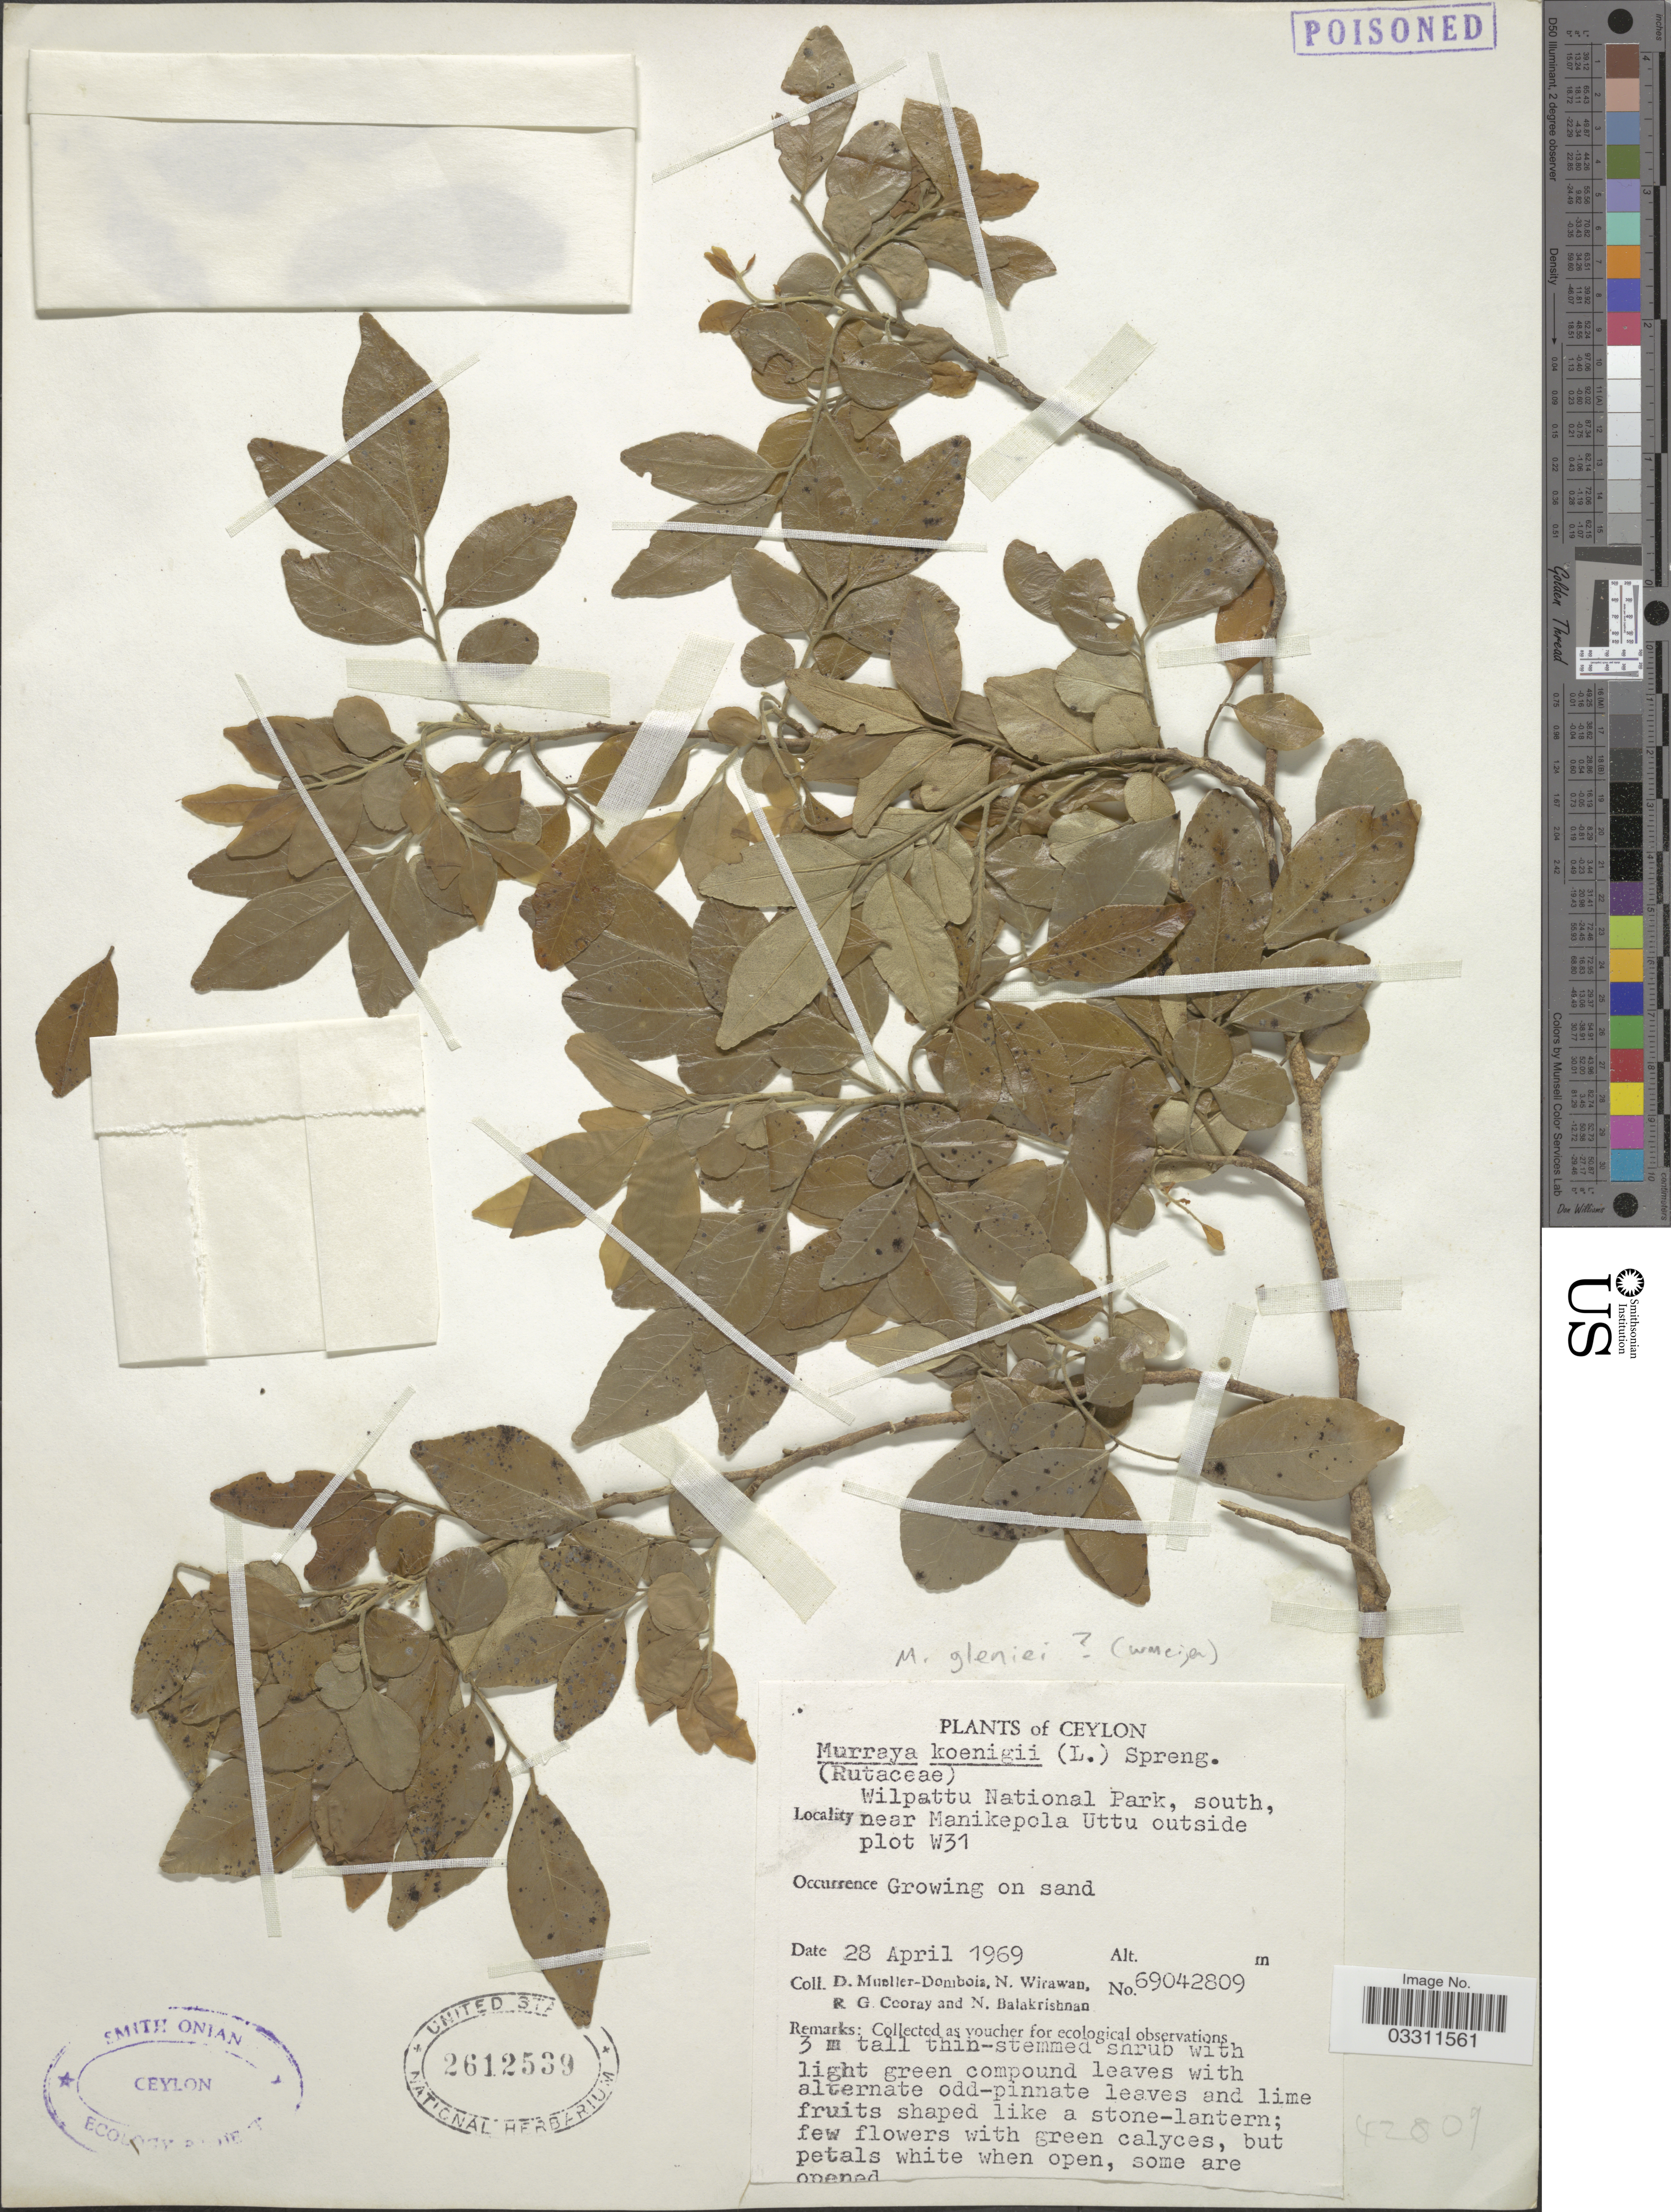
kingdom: Plantae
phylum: Tracheophyta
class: Magnoliopsida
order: Sapindales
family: Rutaceae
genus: Murraya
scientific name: Murraya glenieii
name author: Thwaites ex Oliv.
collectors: D. Mueller-Dombois, N. Wirawan, R. Cooray & N. Balakrishnan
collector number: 69042809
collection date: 1969-04-28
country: Sri Lanka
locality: Ceylon. Wilpattu National Park, south, near Manikepola Uttu outside plot W31.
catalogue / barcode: US 2612539